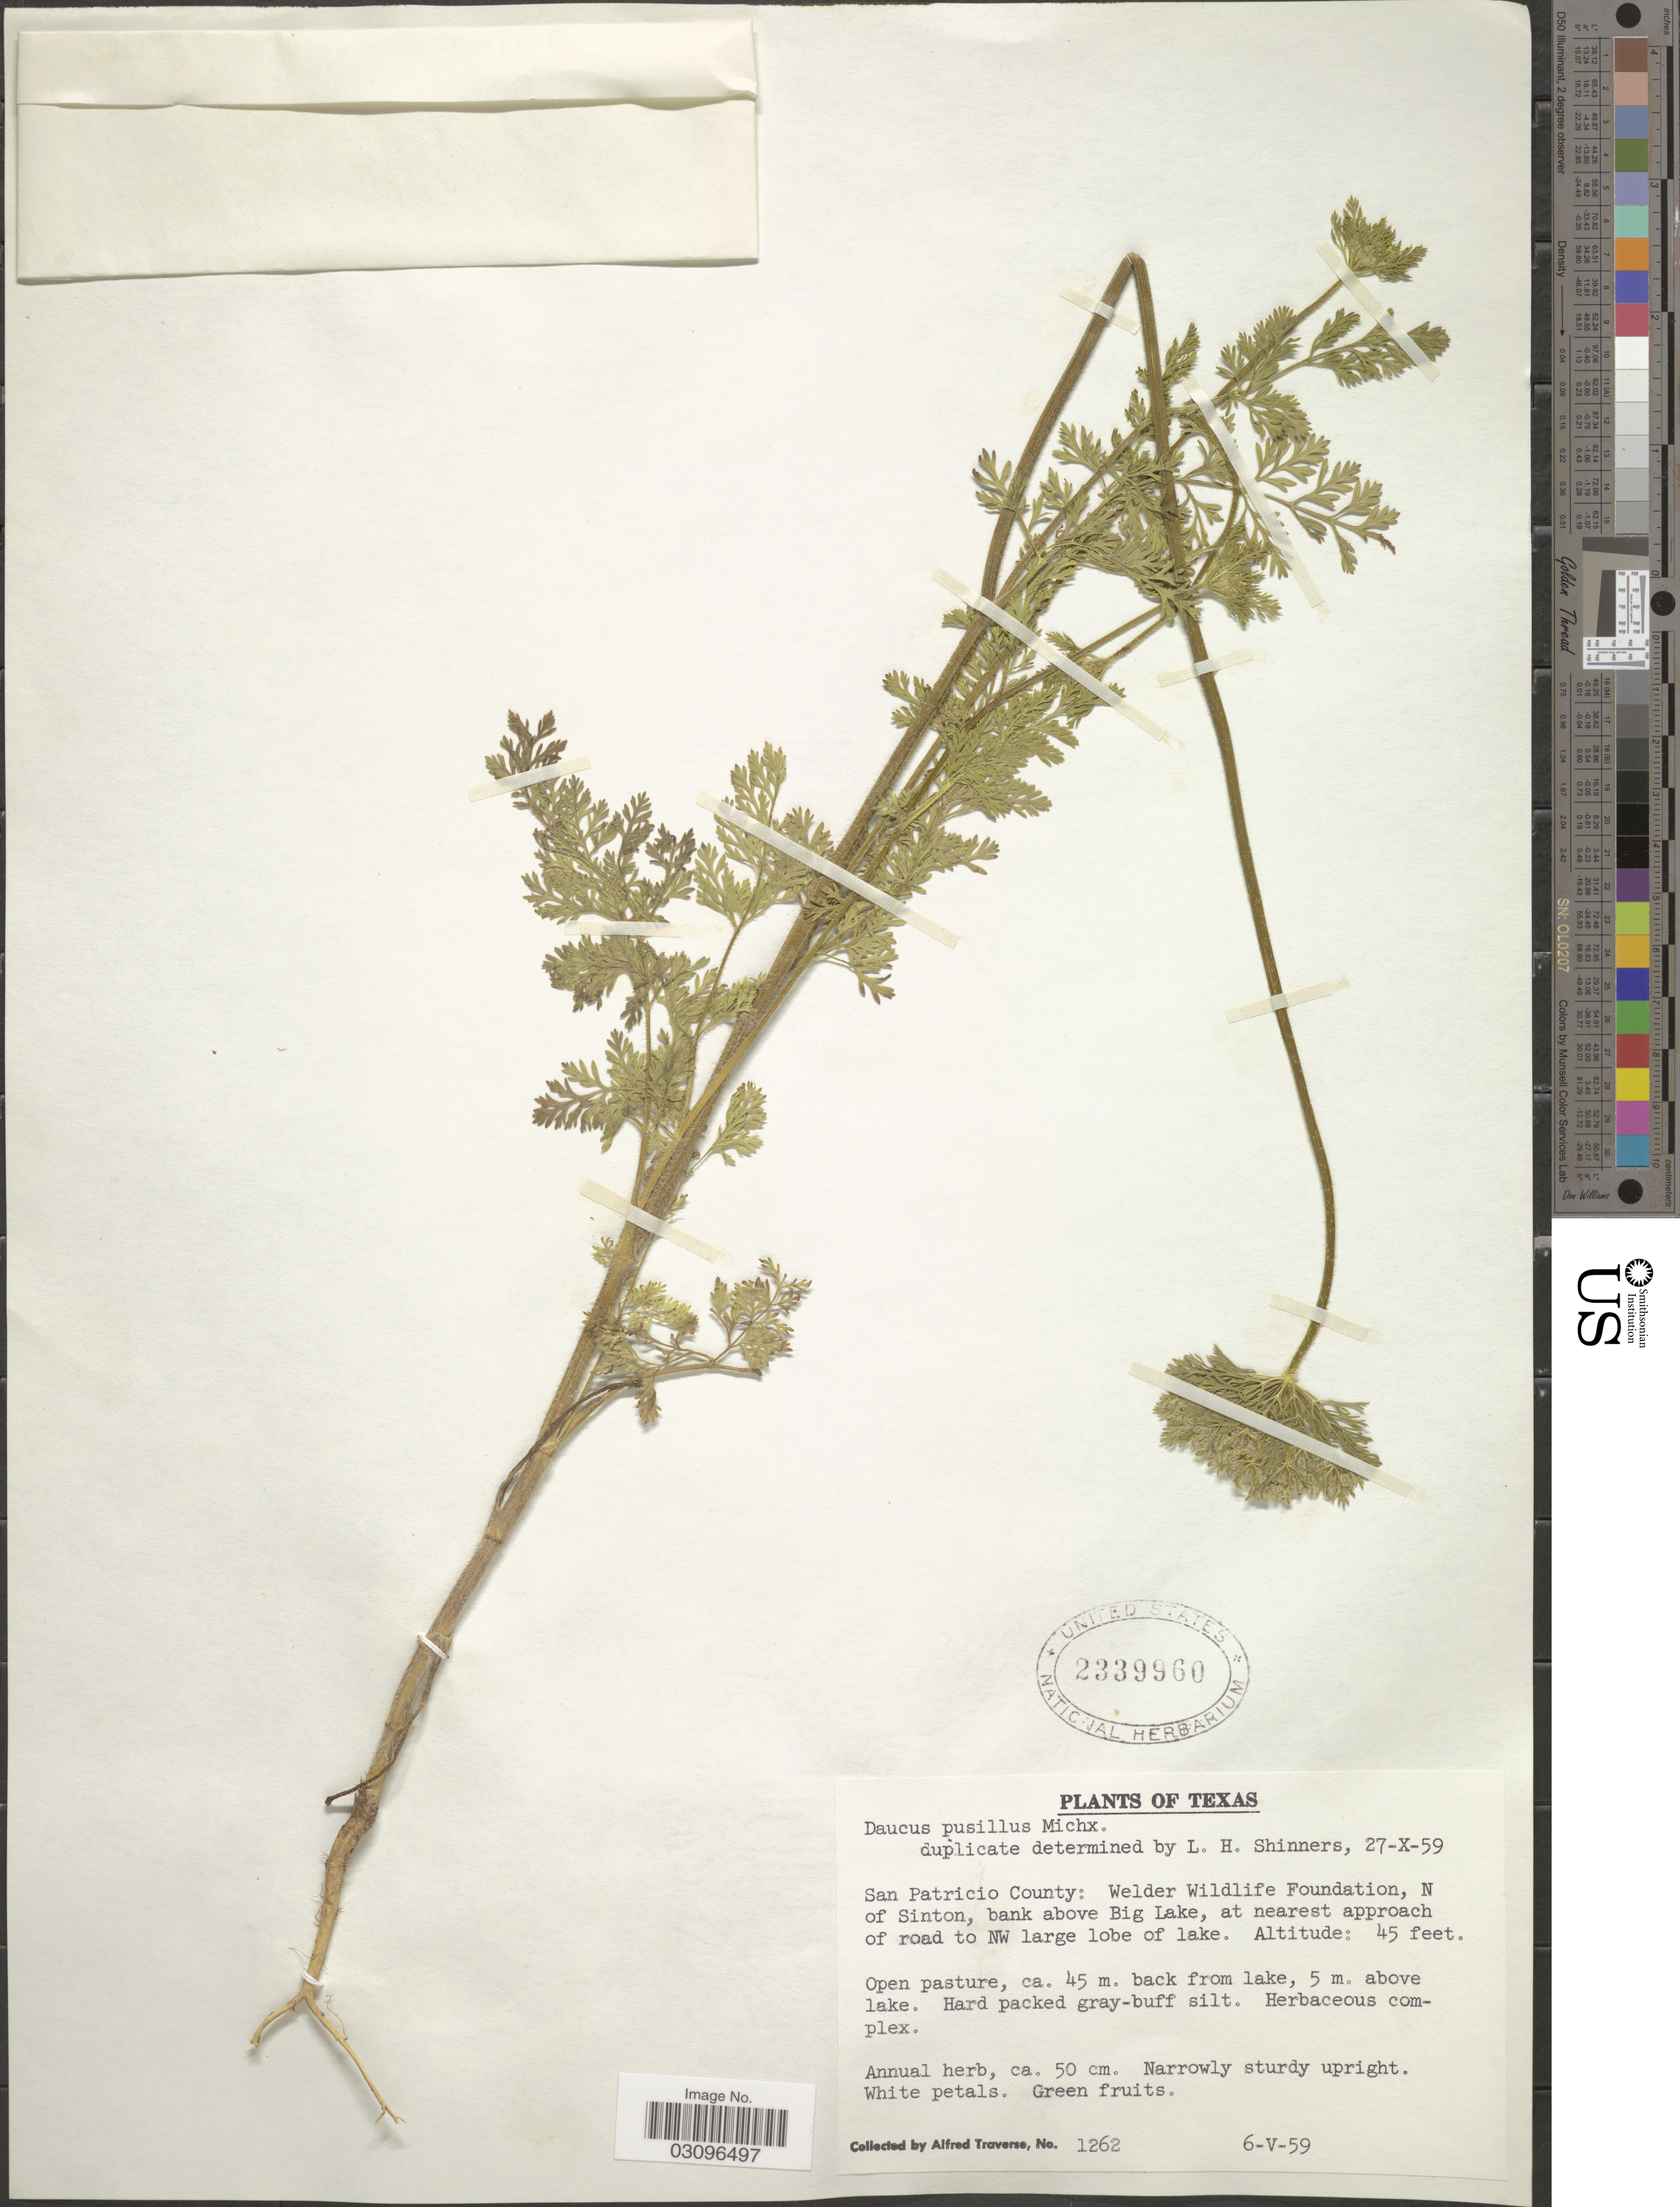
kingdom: Plantae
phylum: Tracheophyta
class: Magnoliopsida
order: Apiales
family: Apiaceae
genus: Daucus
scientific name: Daucus pusillus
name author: Michx.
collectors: A. Traverse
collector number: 1262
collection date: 1959-05-06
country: United States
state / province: Texas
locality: San Patricio County: Welder Wildlife Foundation, N of Sinton, bank above Big Lake, at nearest approach of road to NW large lobe of lake.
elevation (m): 14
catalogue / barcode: US 2339960